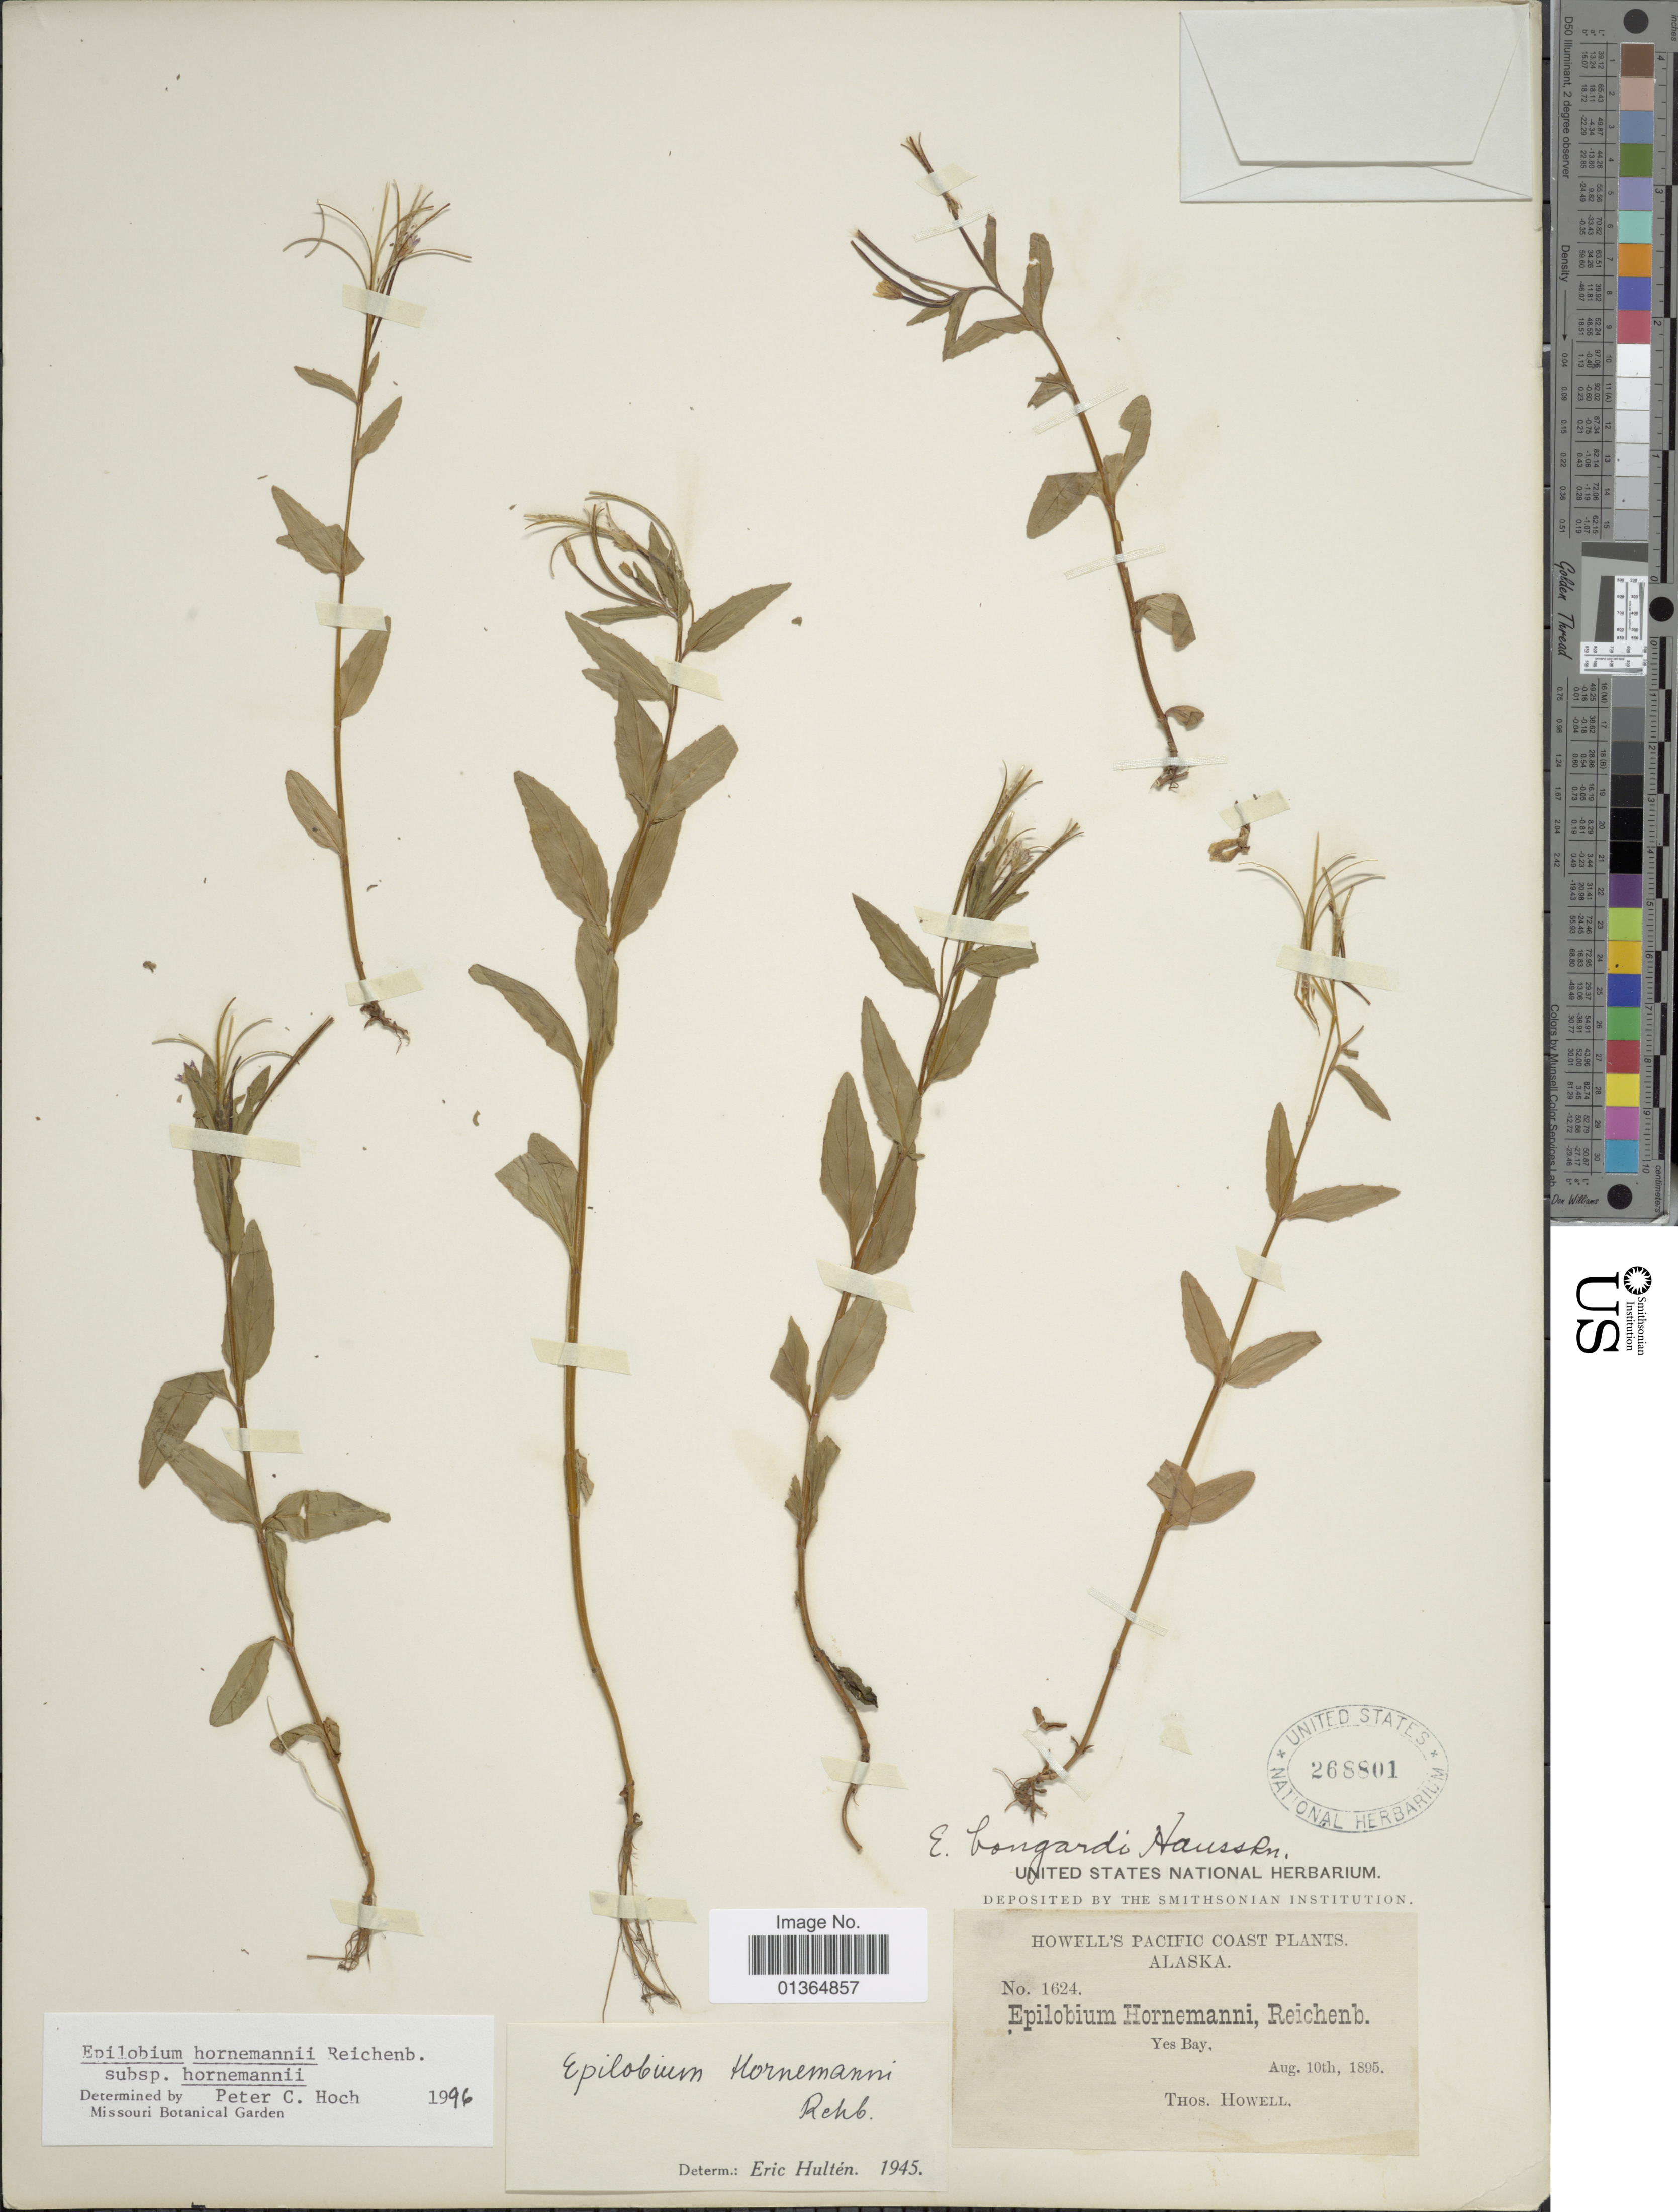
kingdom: Plantae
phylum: Tracheophyta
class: Magnoliopsida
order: Myrtales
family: Onagraceae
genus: Epilobium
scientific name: Epilobium hornemannii subsp. hornemannii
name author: Rchb.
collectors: T. Howell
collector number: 1624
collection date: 1895-08-10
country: United States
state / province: Alaska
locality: Yes Bay.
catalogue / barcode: US 268801